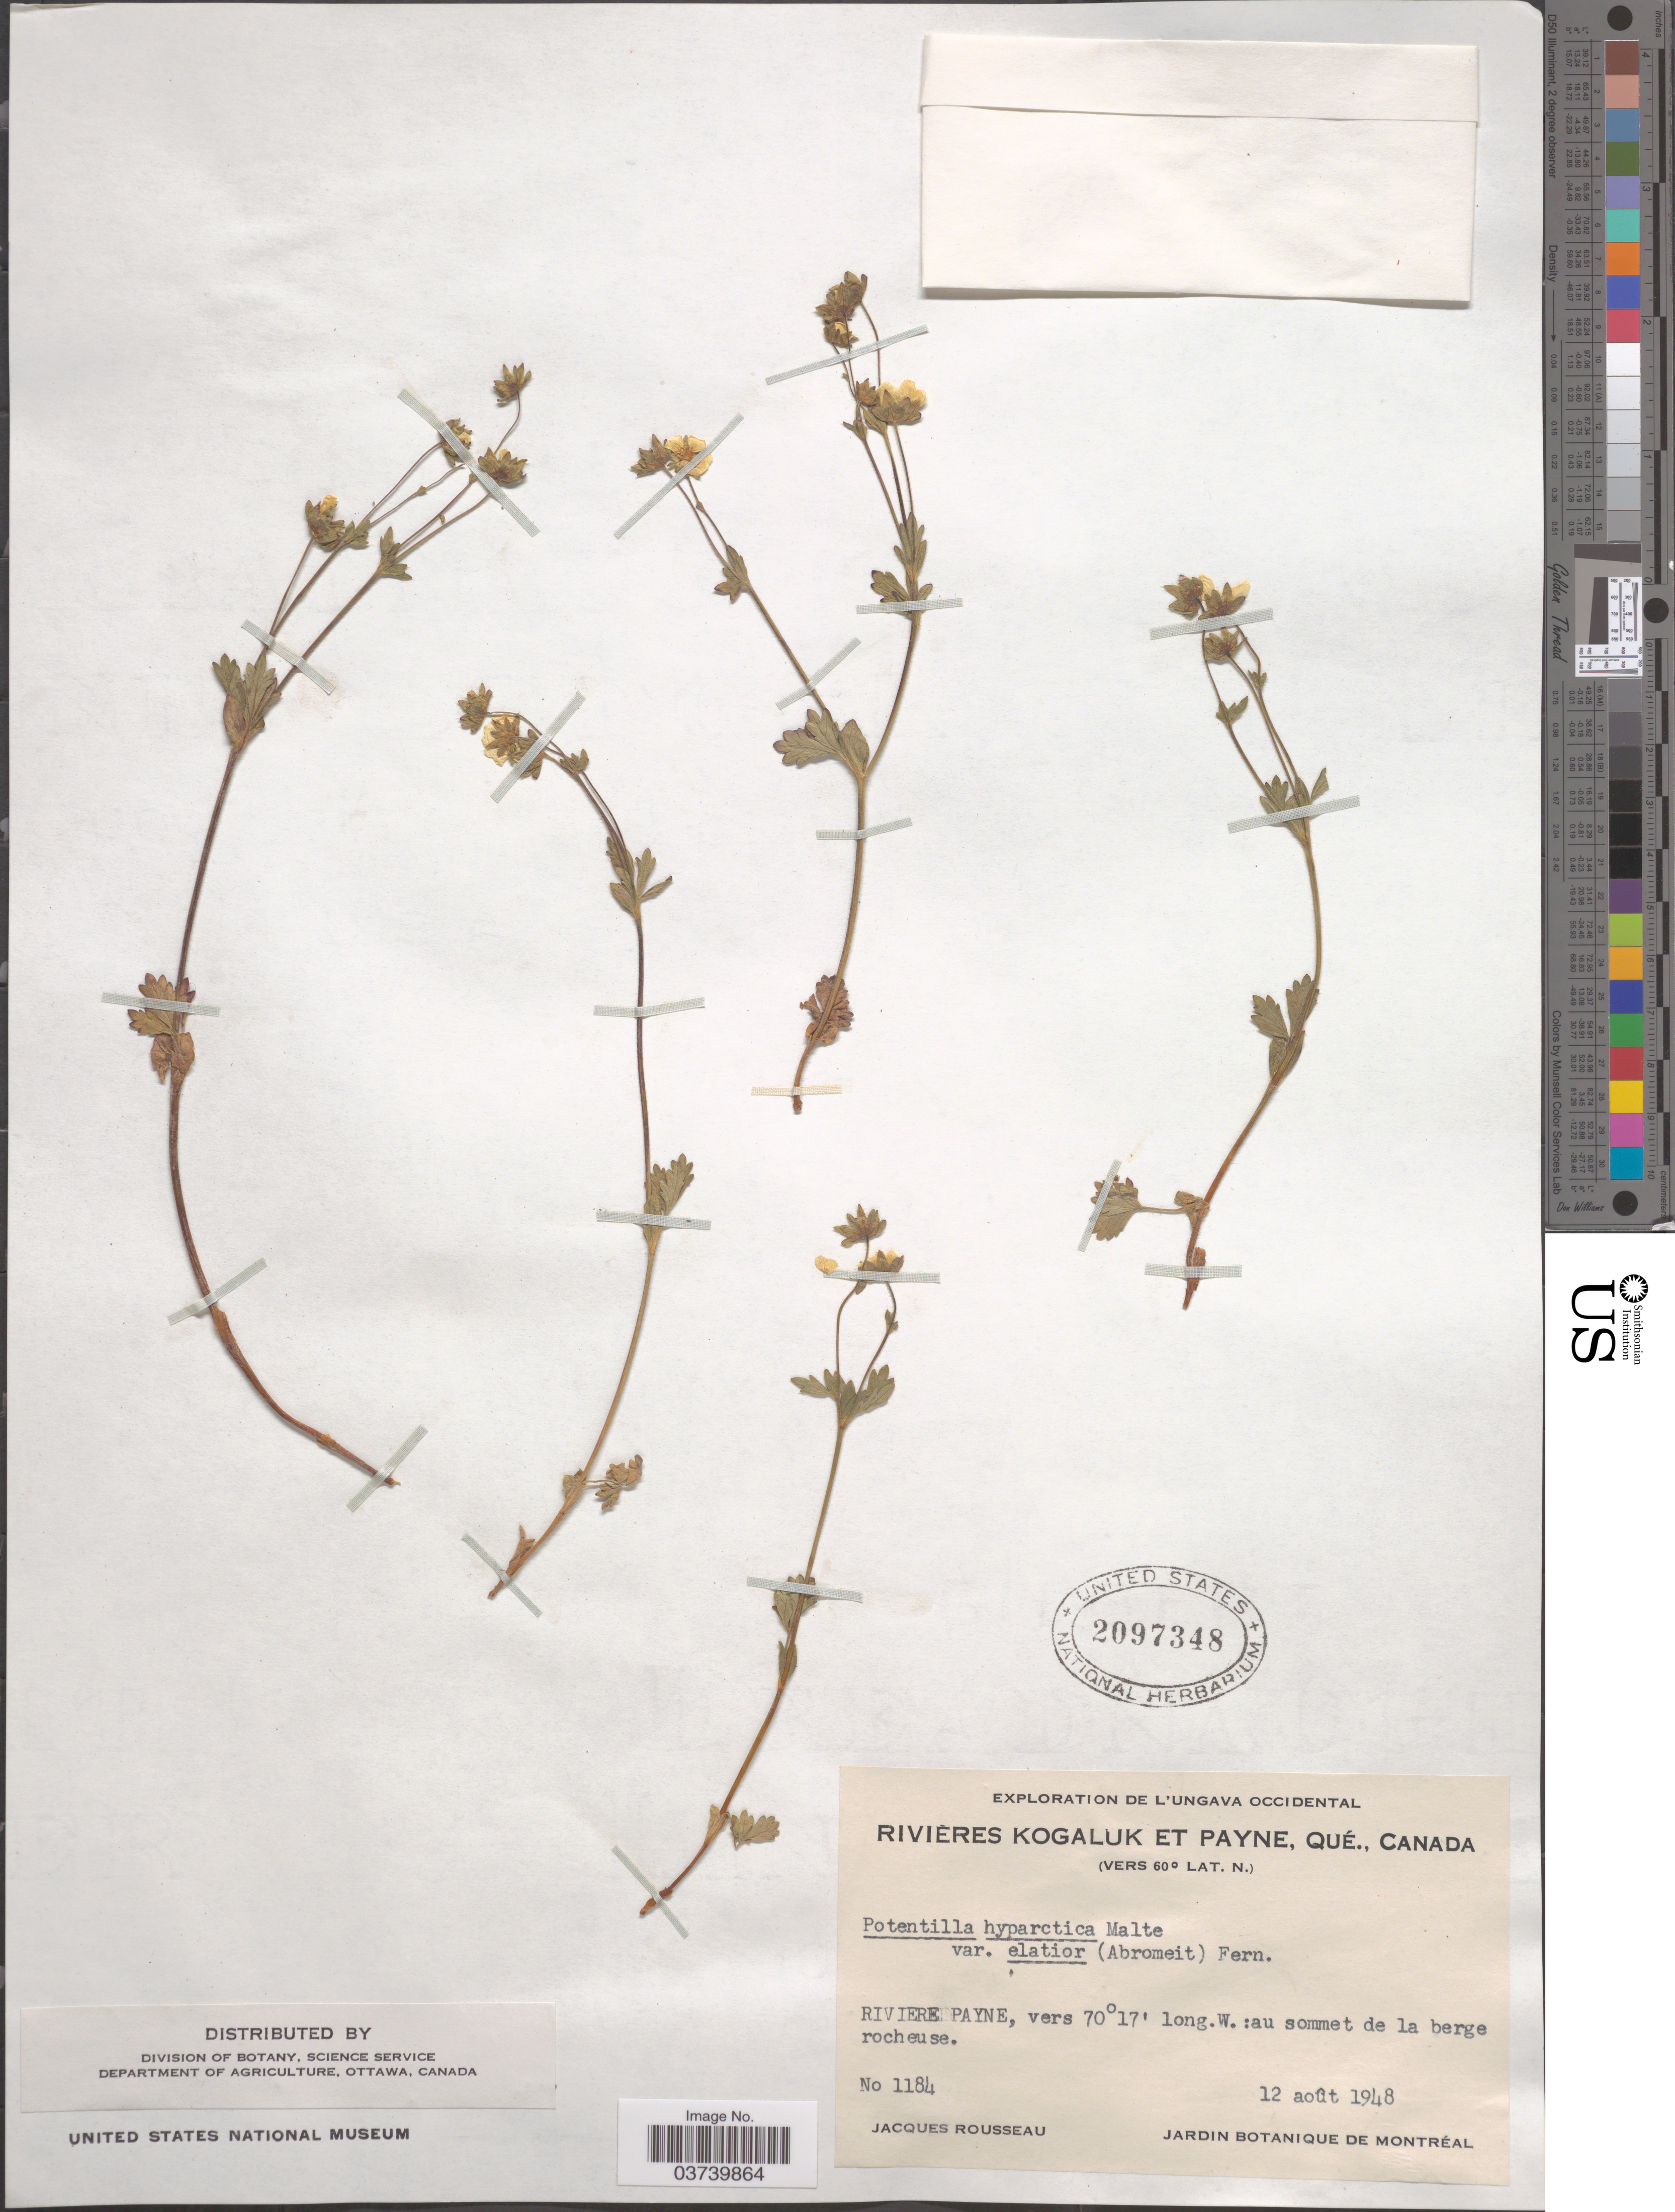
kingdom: Plantae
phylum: Tracheophyta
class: Magnoliopsida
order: Rosales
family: Rosaceae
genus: Potentilla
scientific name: Potentilla hyparctica subsp. elatior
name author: (Abrom.) Elven & D.F. Murray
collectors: J. Rousseau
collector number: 1184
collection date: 1948-08-12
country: Canada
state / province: Quebec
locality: Payne. Riviere Payne:au sommet de la berge rocheuse.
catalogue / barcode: US 2097348